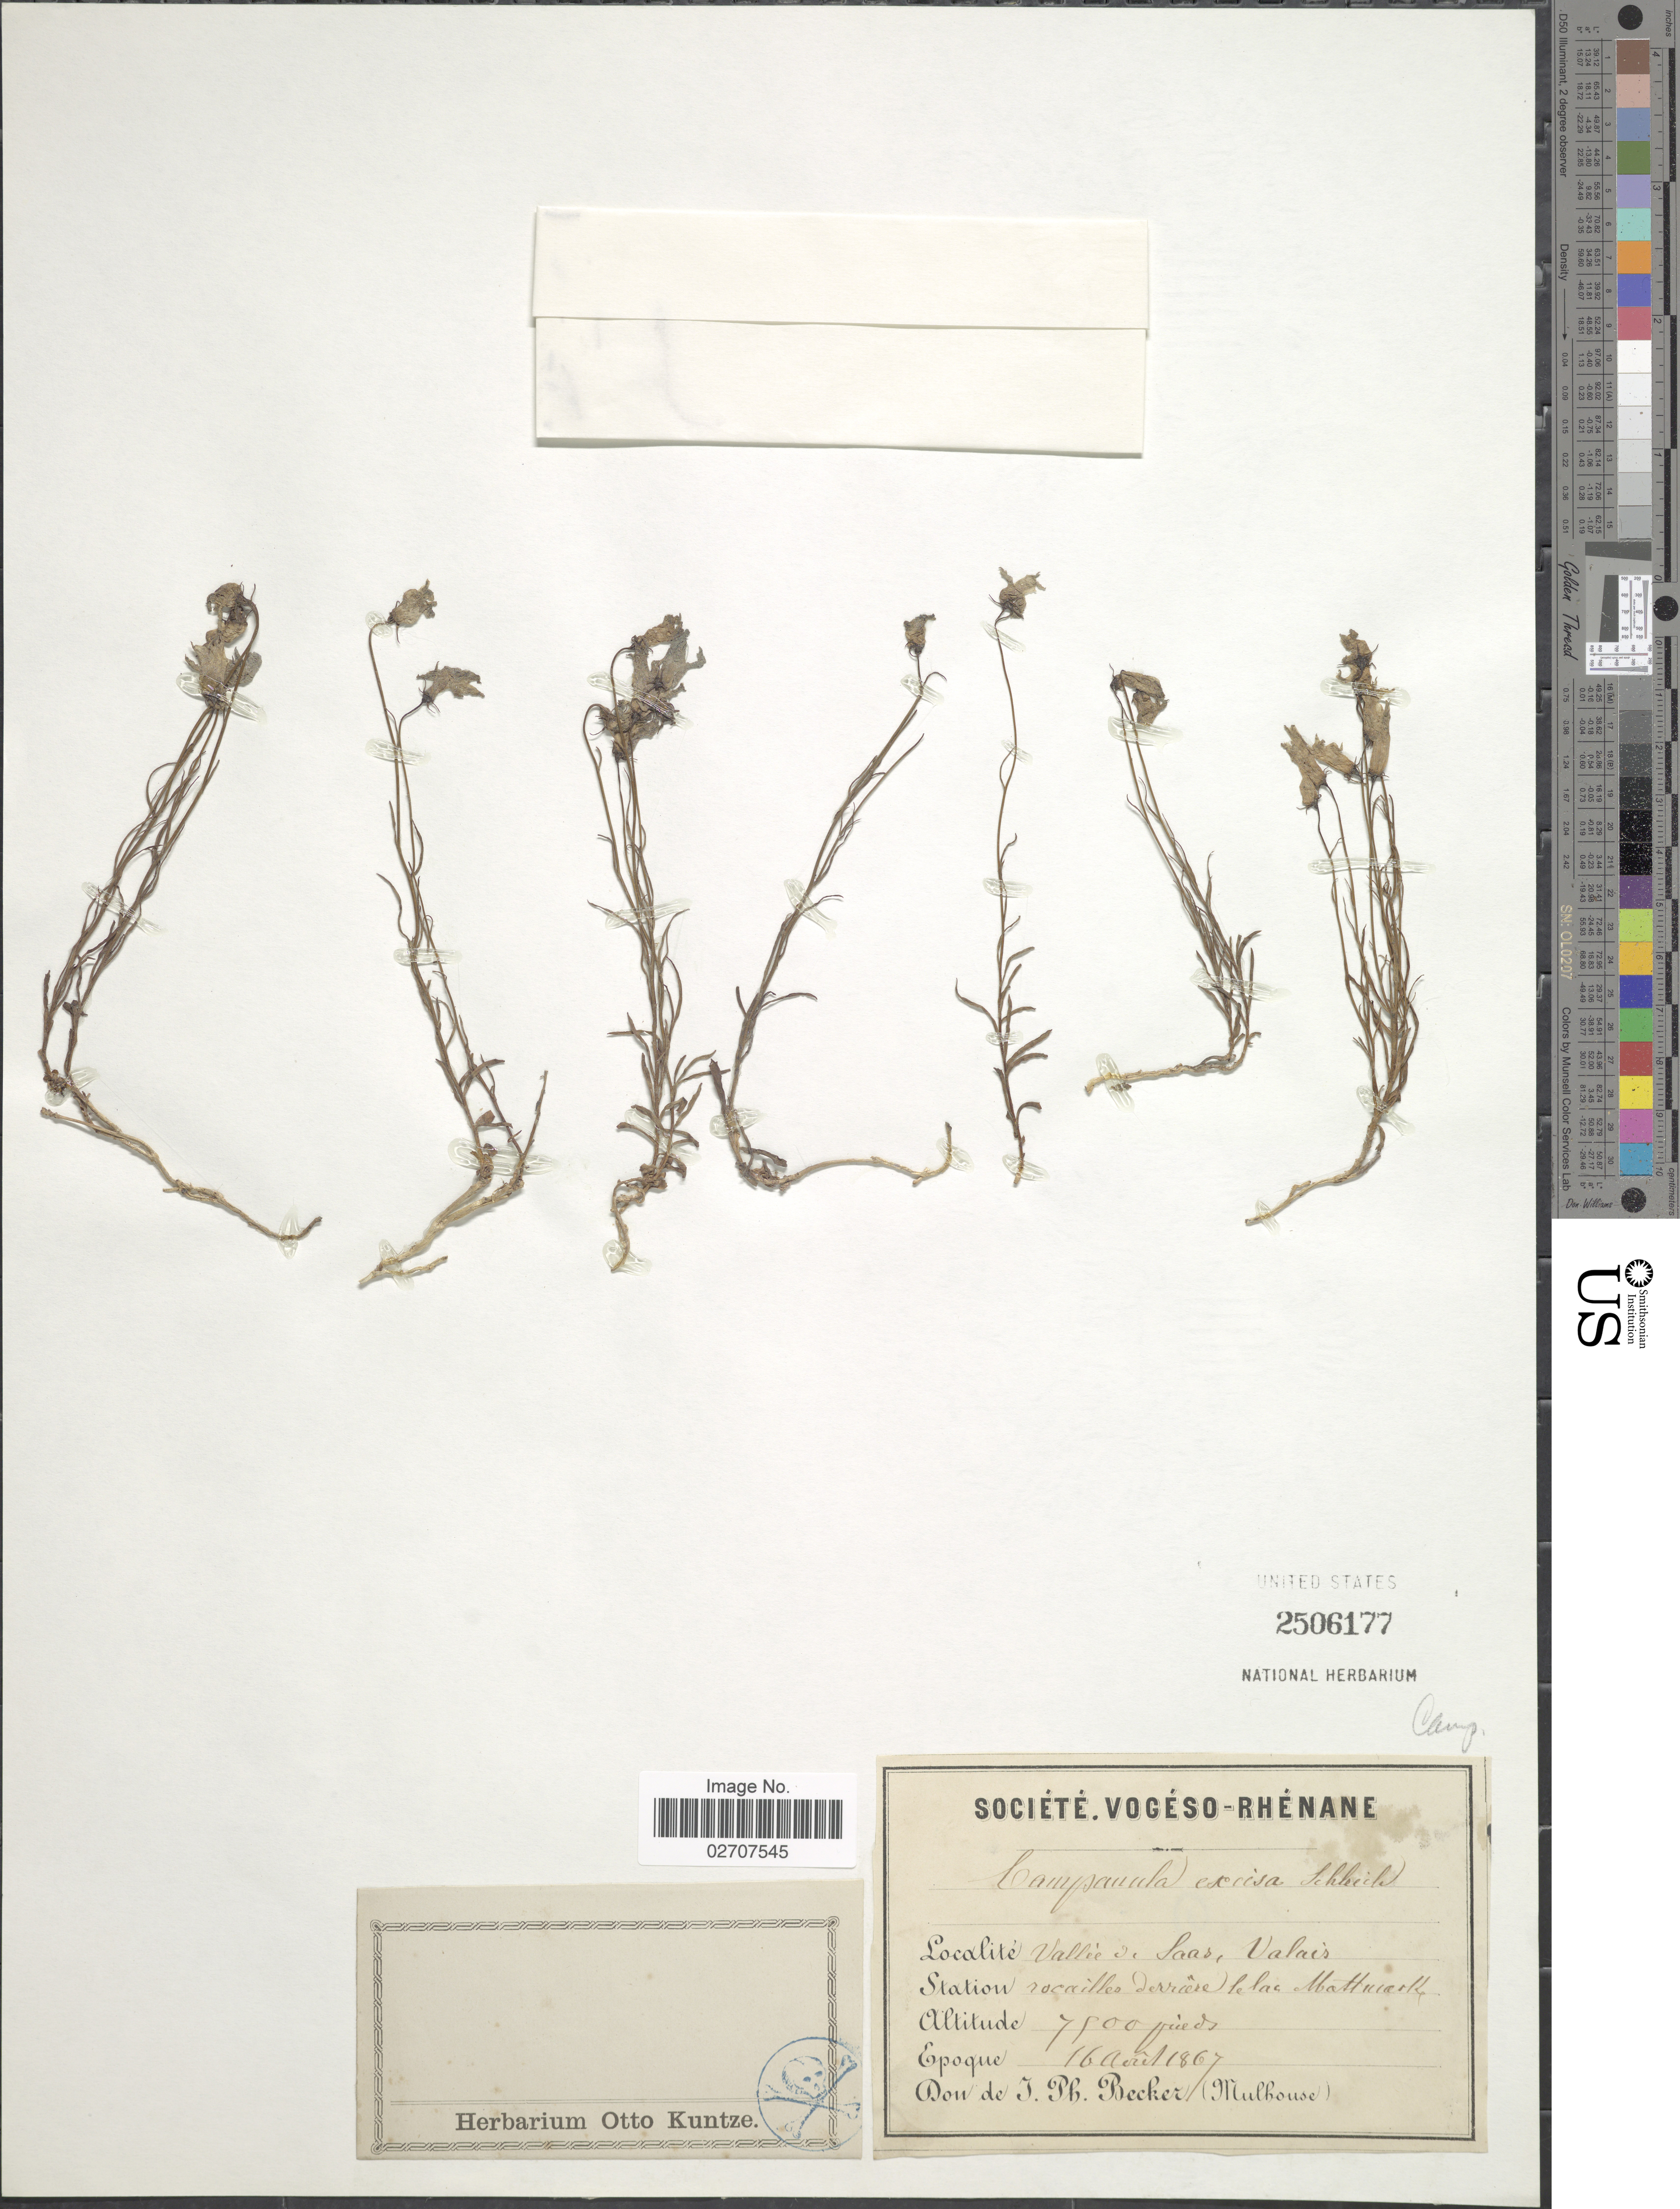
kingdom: Plantae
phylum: Tracheophyta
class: Magnoliopsida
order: Asterales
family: Campanulaceae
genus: Campanula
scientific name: Campanula excisa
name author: Schleich.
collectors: T. Becker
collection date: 1867-04-16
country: Switzerland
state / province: Valais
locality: Vallee de Saas. lac Mattmark.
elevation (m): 2377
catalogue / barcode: US 2506177